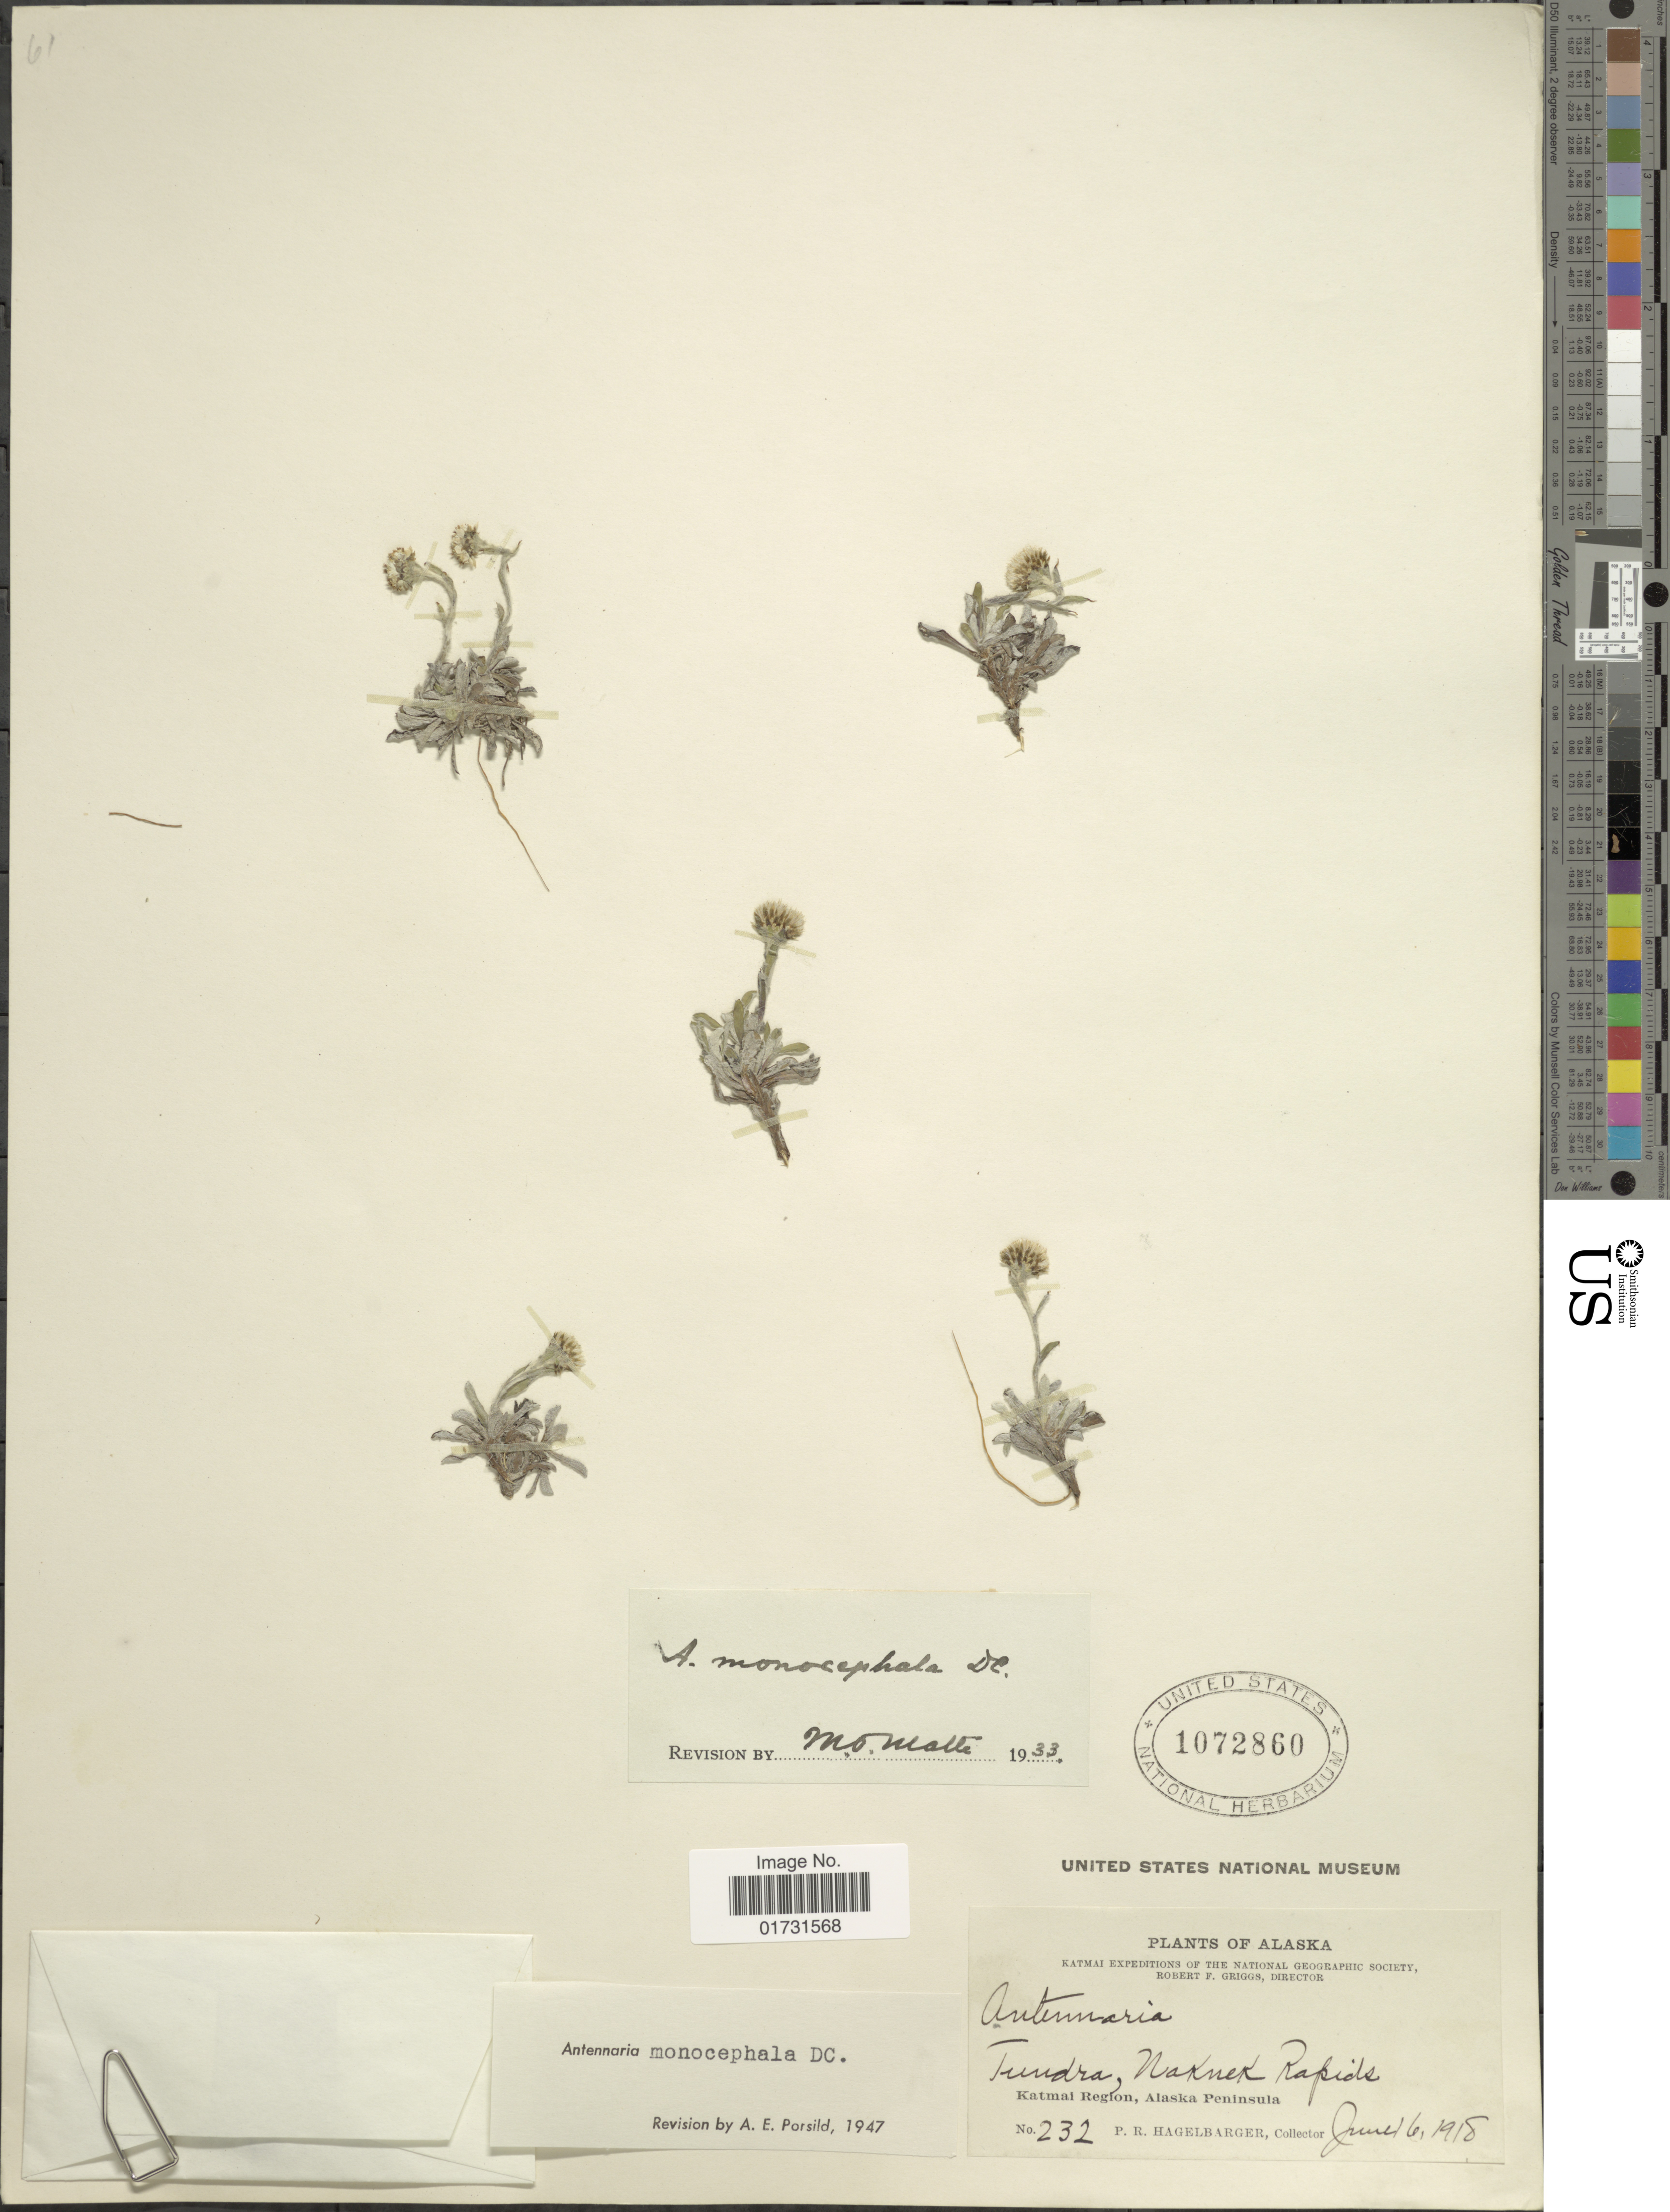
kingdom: Plantae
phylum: Tracheophyta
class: Magnoliopsida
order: Asterales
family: Asteraceae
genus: Antennaria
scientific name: Antennaria monocephala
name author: DC.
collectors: P. Hagelbarger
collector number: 232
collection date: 1918-06-16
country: United States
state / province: Alaska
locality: Katmai. Naknek Rapids. Katmai Region, Alaska Peninsula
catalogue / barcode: US 1072860